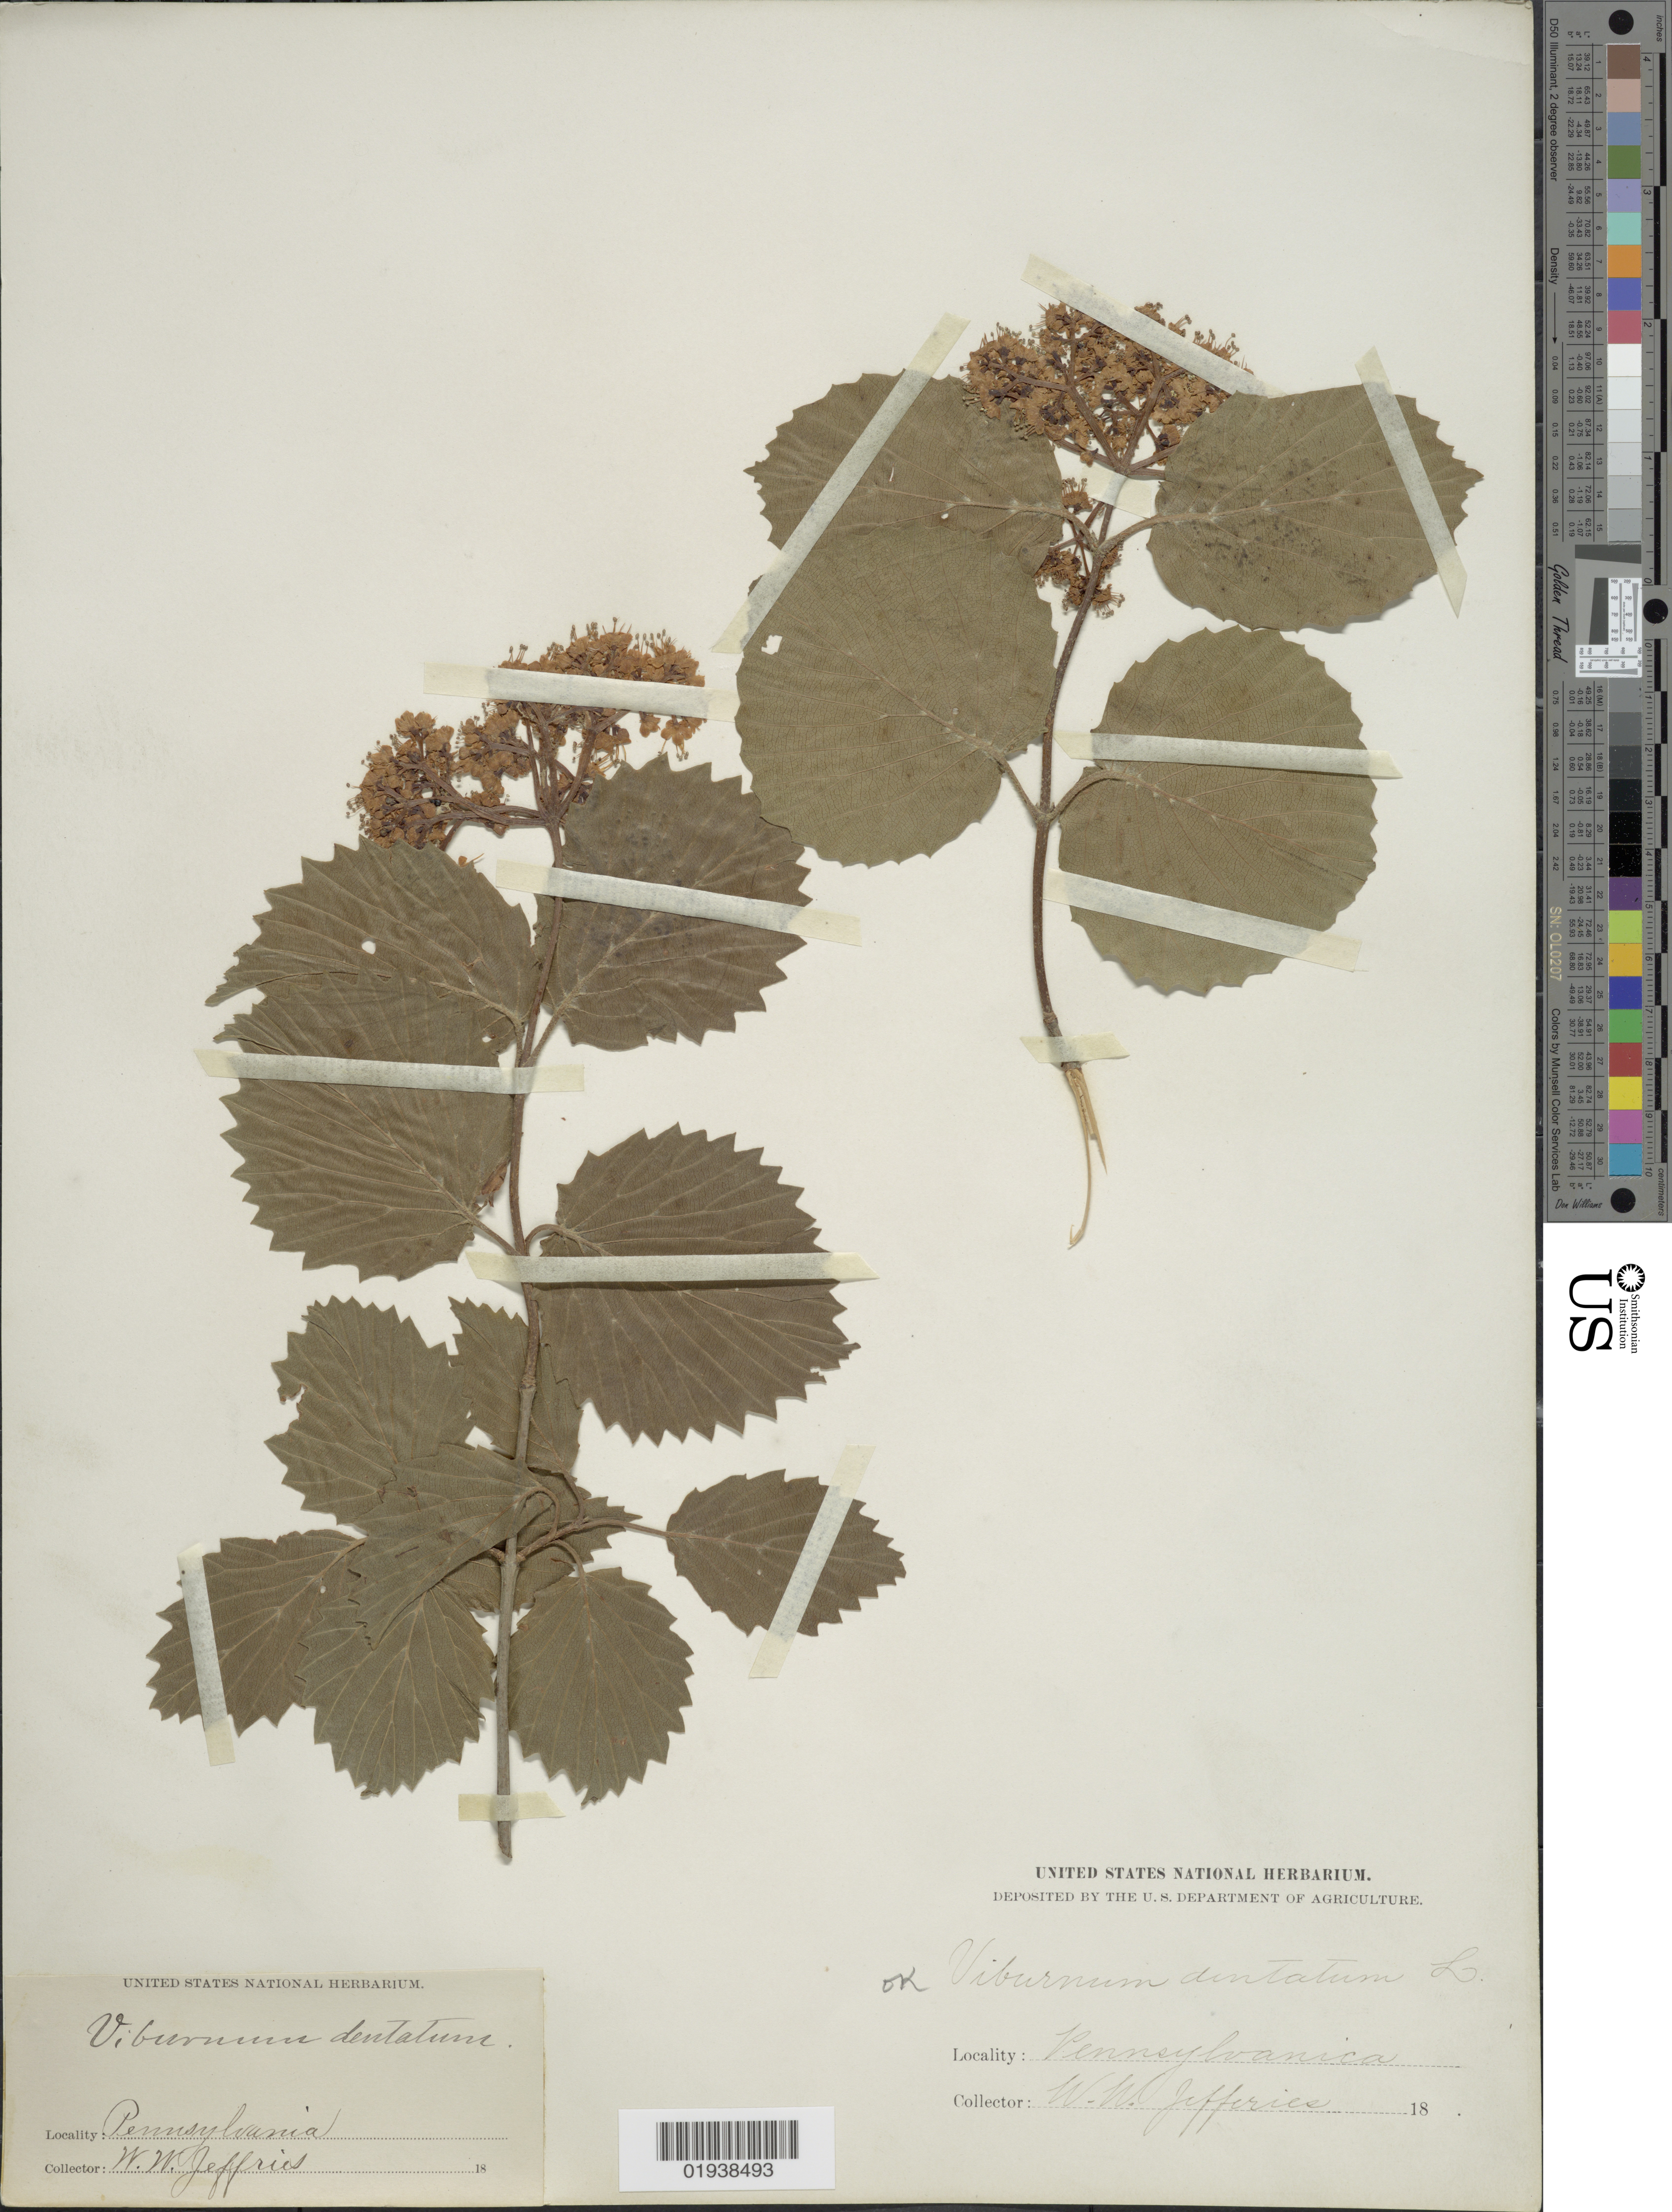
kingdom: Plantae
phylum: Tracheophyta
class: Magnoliopsida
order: Dipsacales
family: Viburnaceae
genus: Viburnum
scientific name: Viburnum dentatum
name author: L.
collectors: W. Jeffries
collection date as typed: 18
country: United States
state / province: Pennsylvania